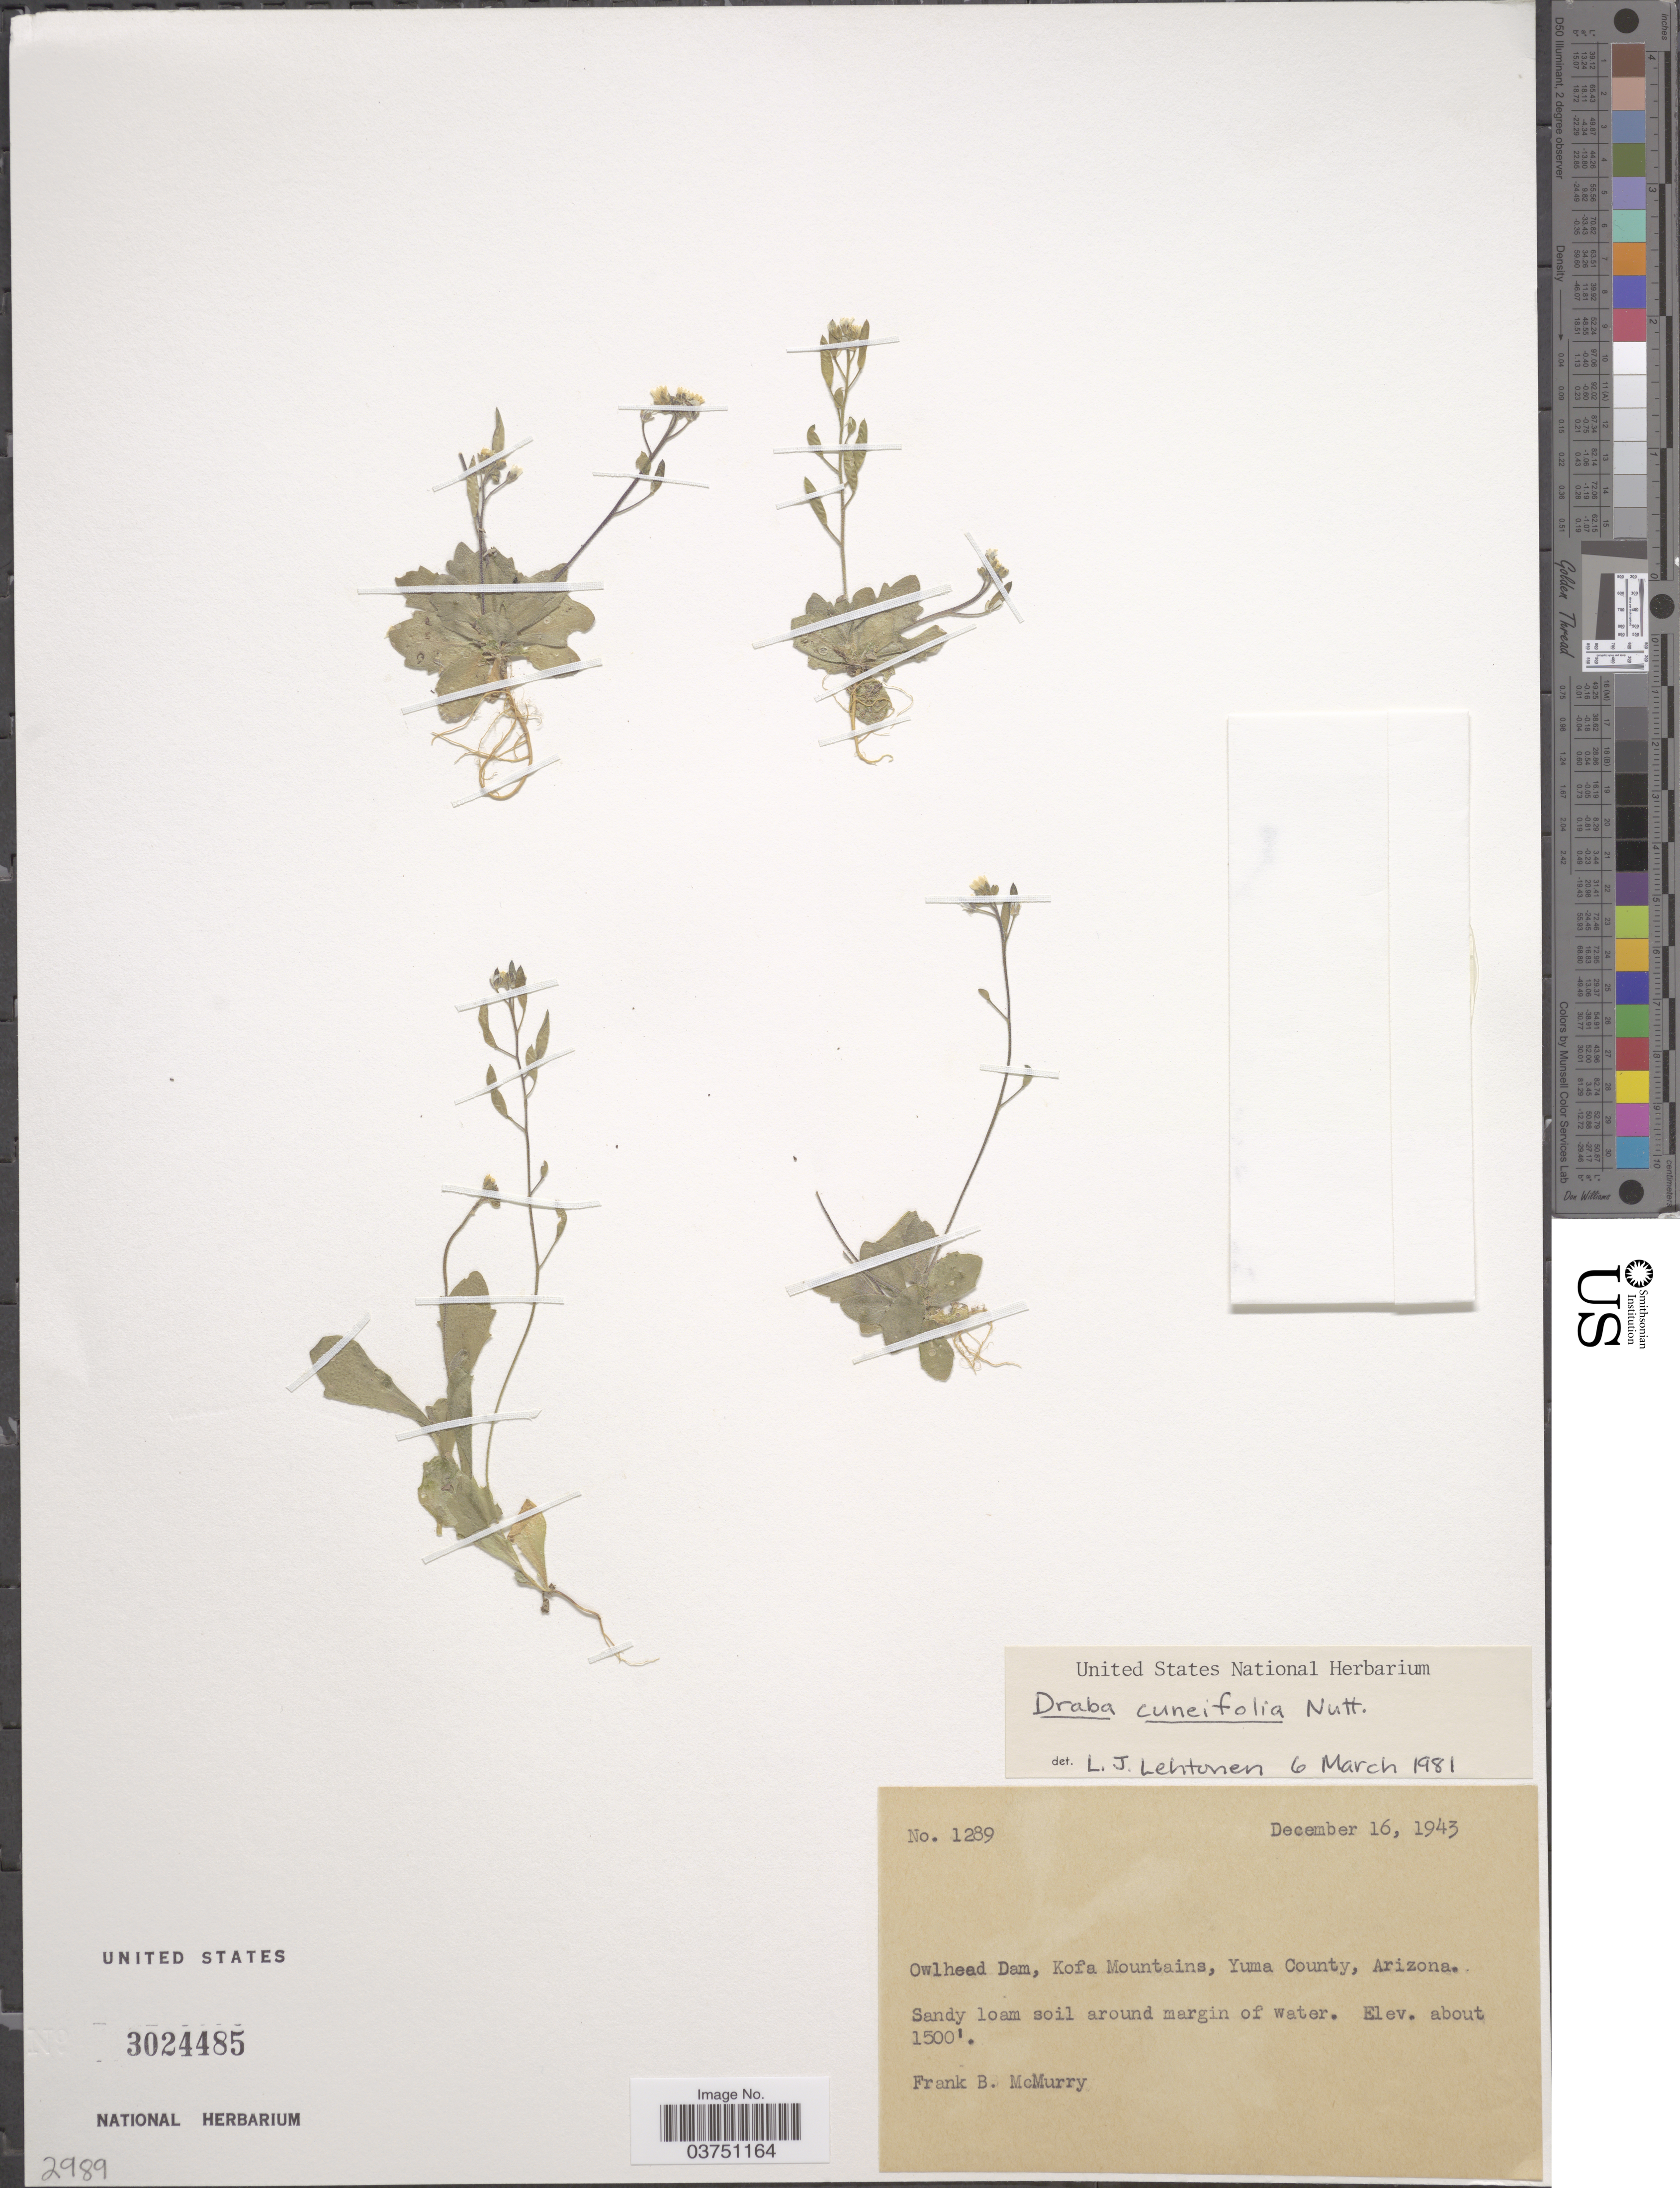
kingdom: Plantae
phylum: Tracheophyta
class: Magnoliopsida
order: Brassicales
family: Brassicaceae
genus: Draba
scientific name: Draba cuneifolia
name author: Nutt.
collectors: F. B. McMurry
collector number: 1289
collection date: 1943-12-16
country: United States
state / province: Arizona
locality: Owlhead Dam, Kofa Mountains, Yuma County.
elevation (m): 457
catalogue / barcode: US 3024485